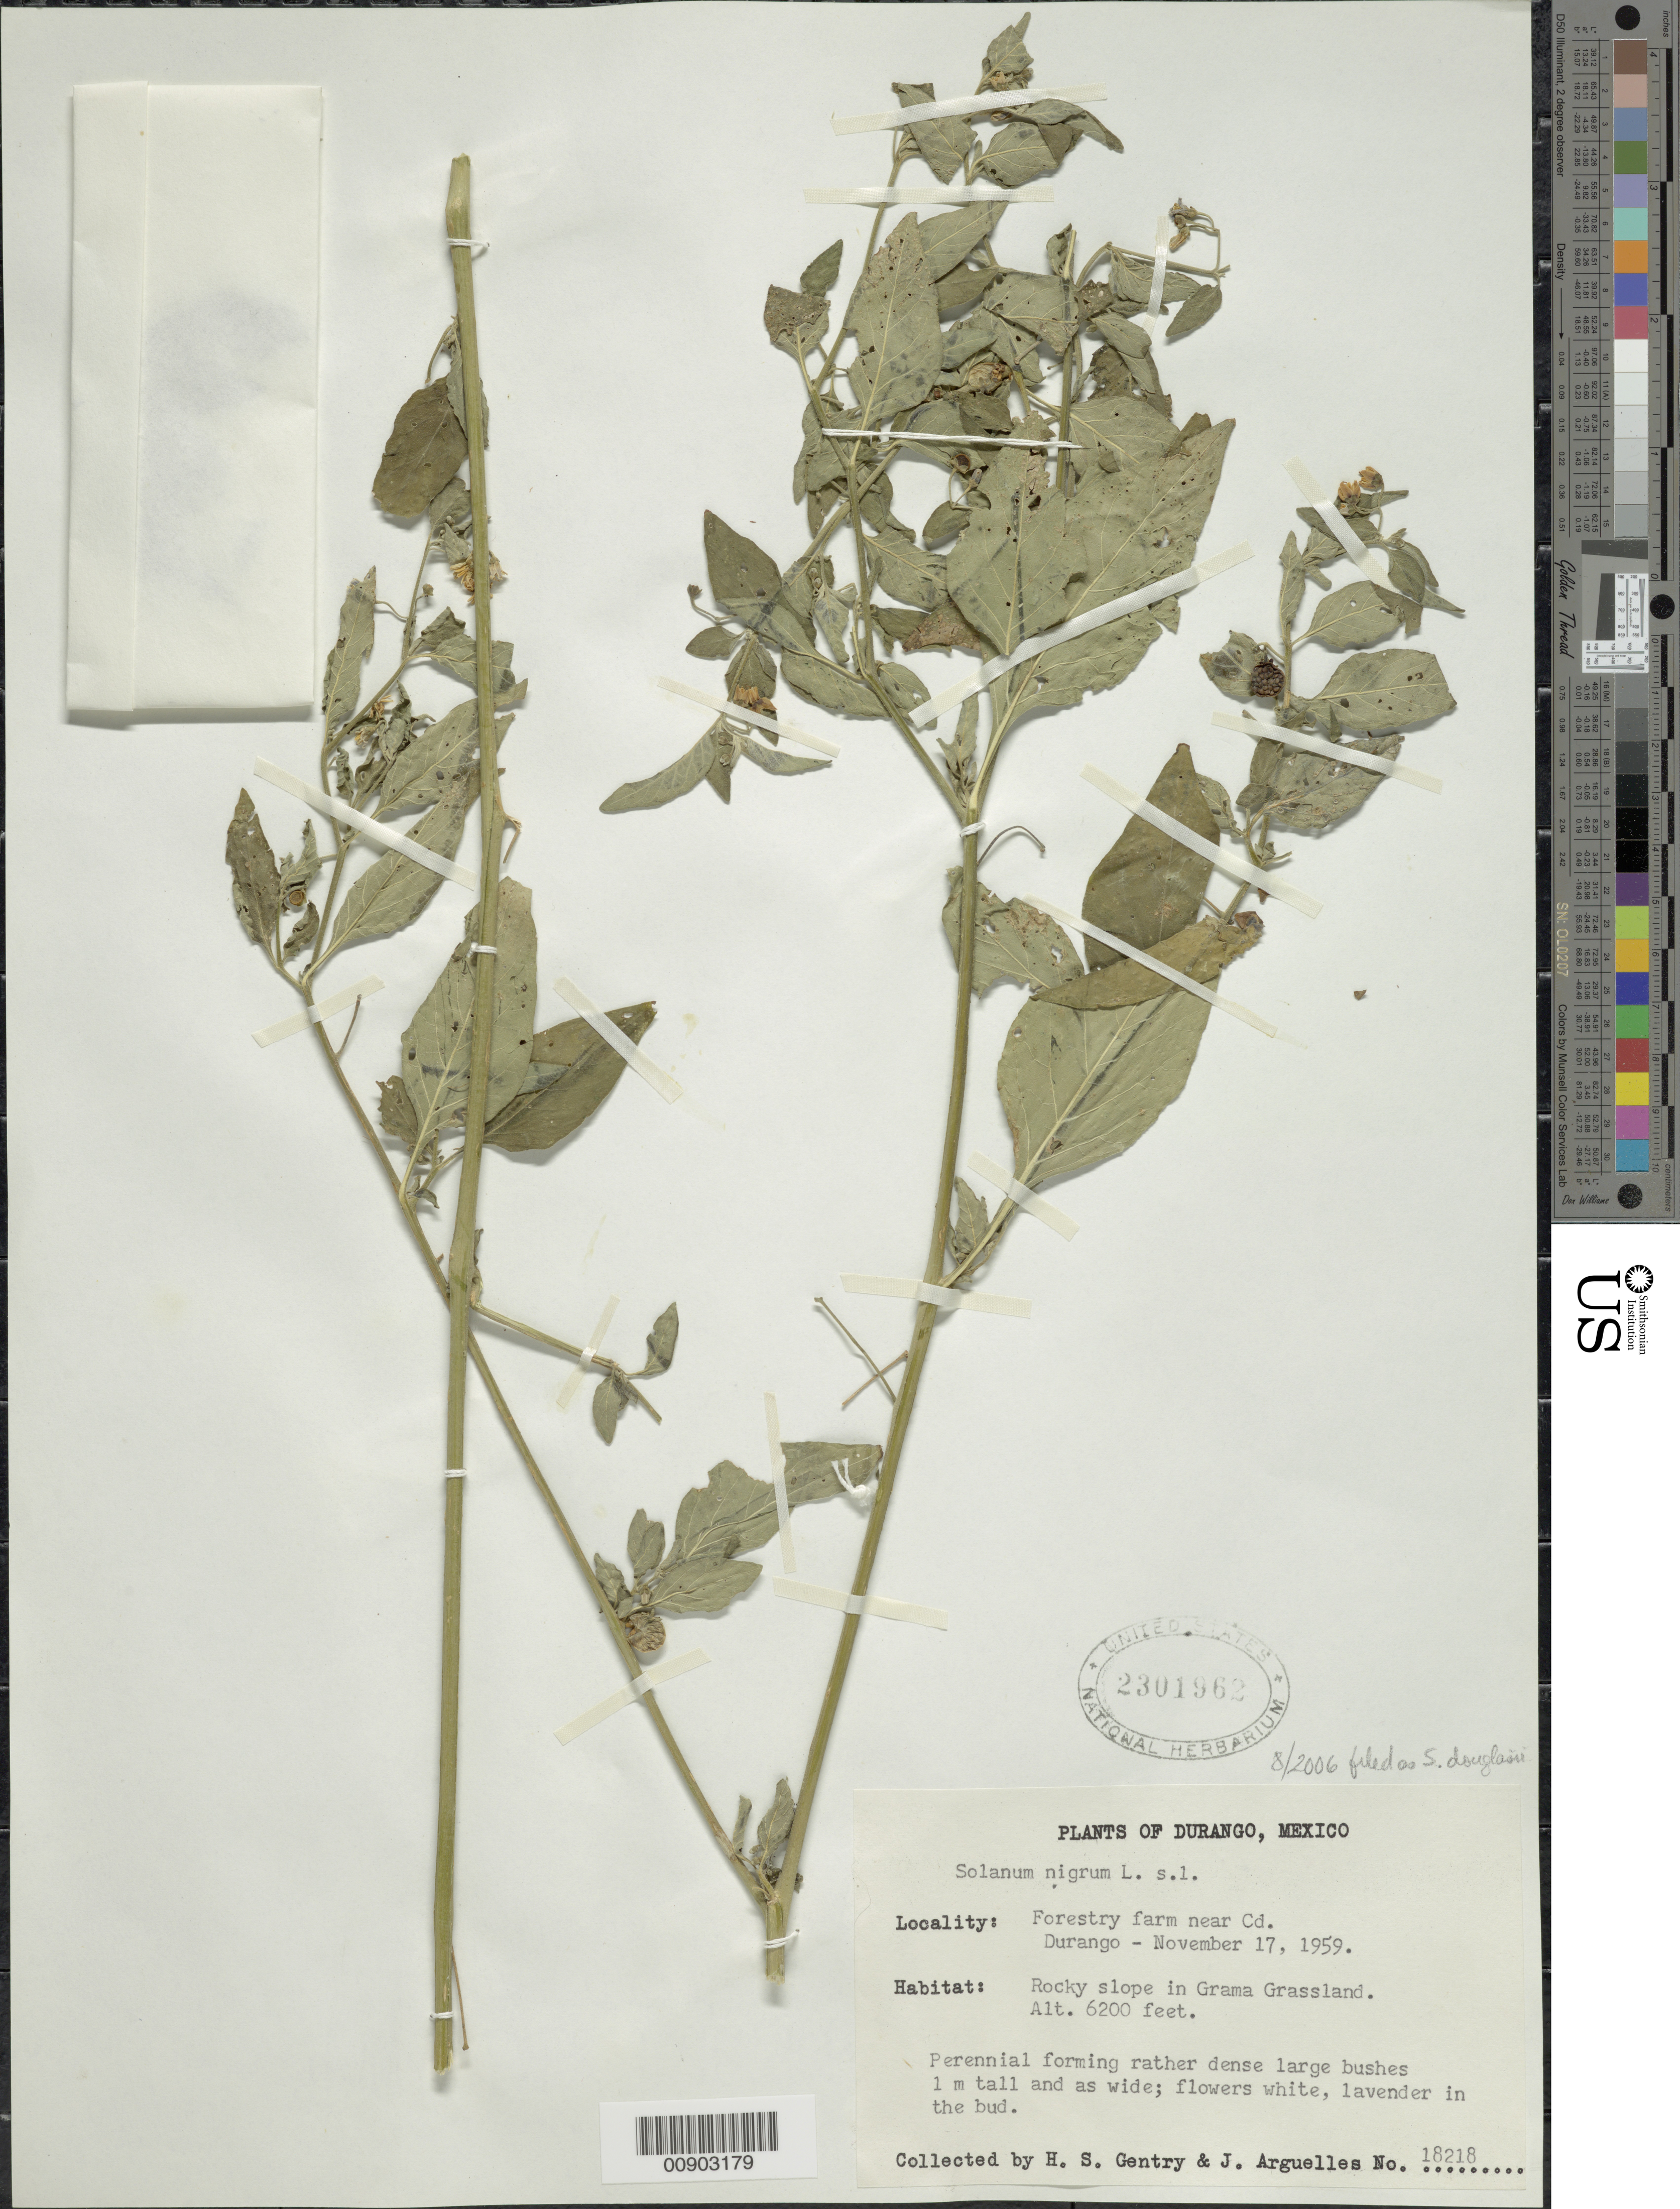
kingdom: Plantae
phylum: Tracheophyta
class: Magnoliopsida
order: Solanales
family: Solanaceae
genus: Solanum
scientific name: Solanum douglasii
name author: Dunal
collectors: H. S. Gentry & J. Arguelles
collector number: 18218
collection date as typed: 17 Nov 1959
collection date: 1959-11-17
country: Mexico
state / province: Durango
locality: Forestry farm near Cd. Durango.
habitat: Rocky slope in Grama Grassland.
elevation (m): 1890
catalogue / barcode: US 2301962